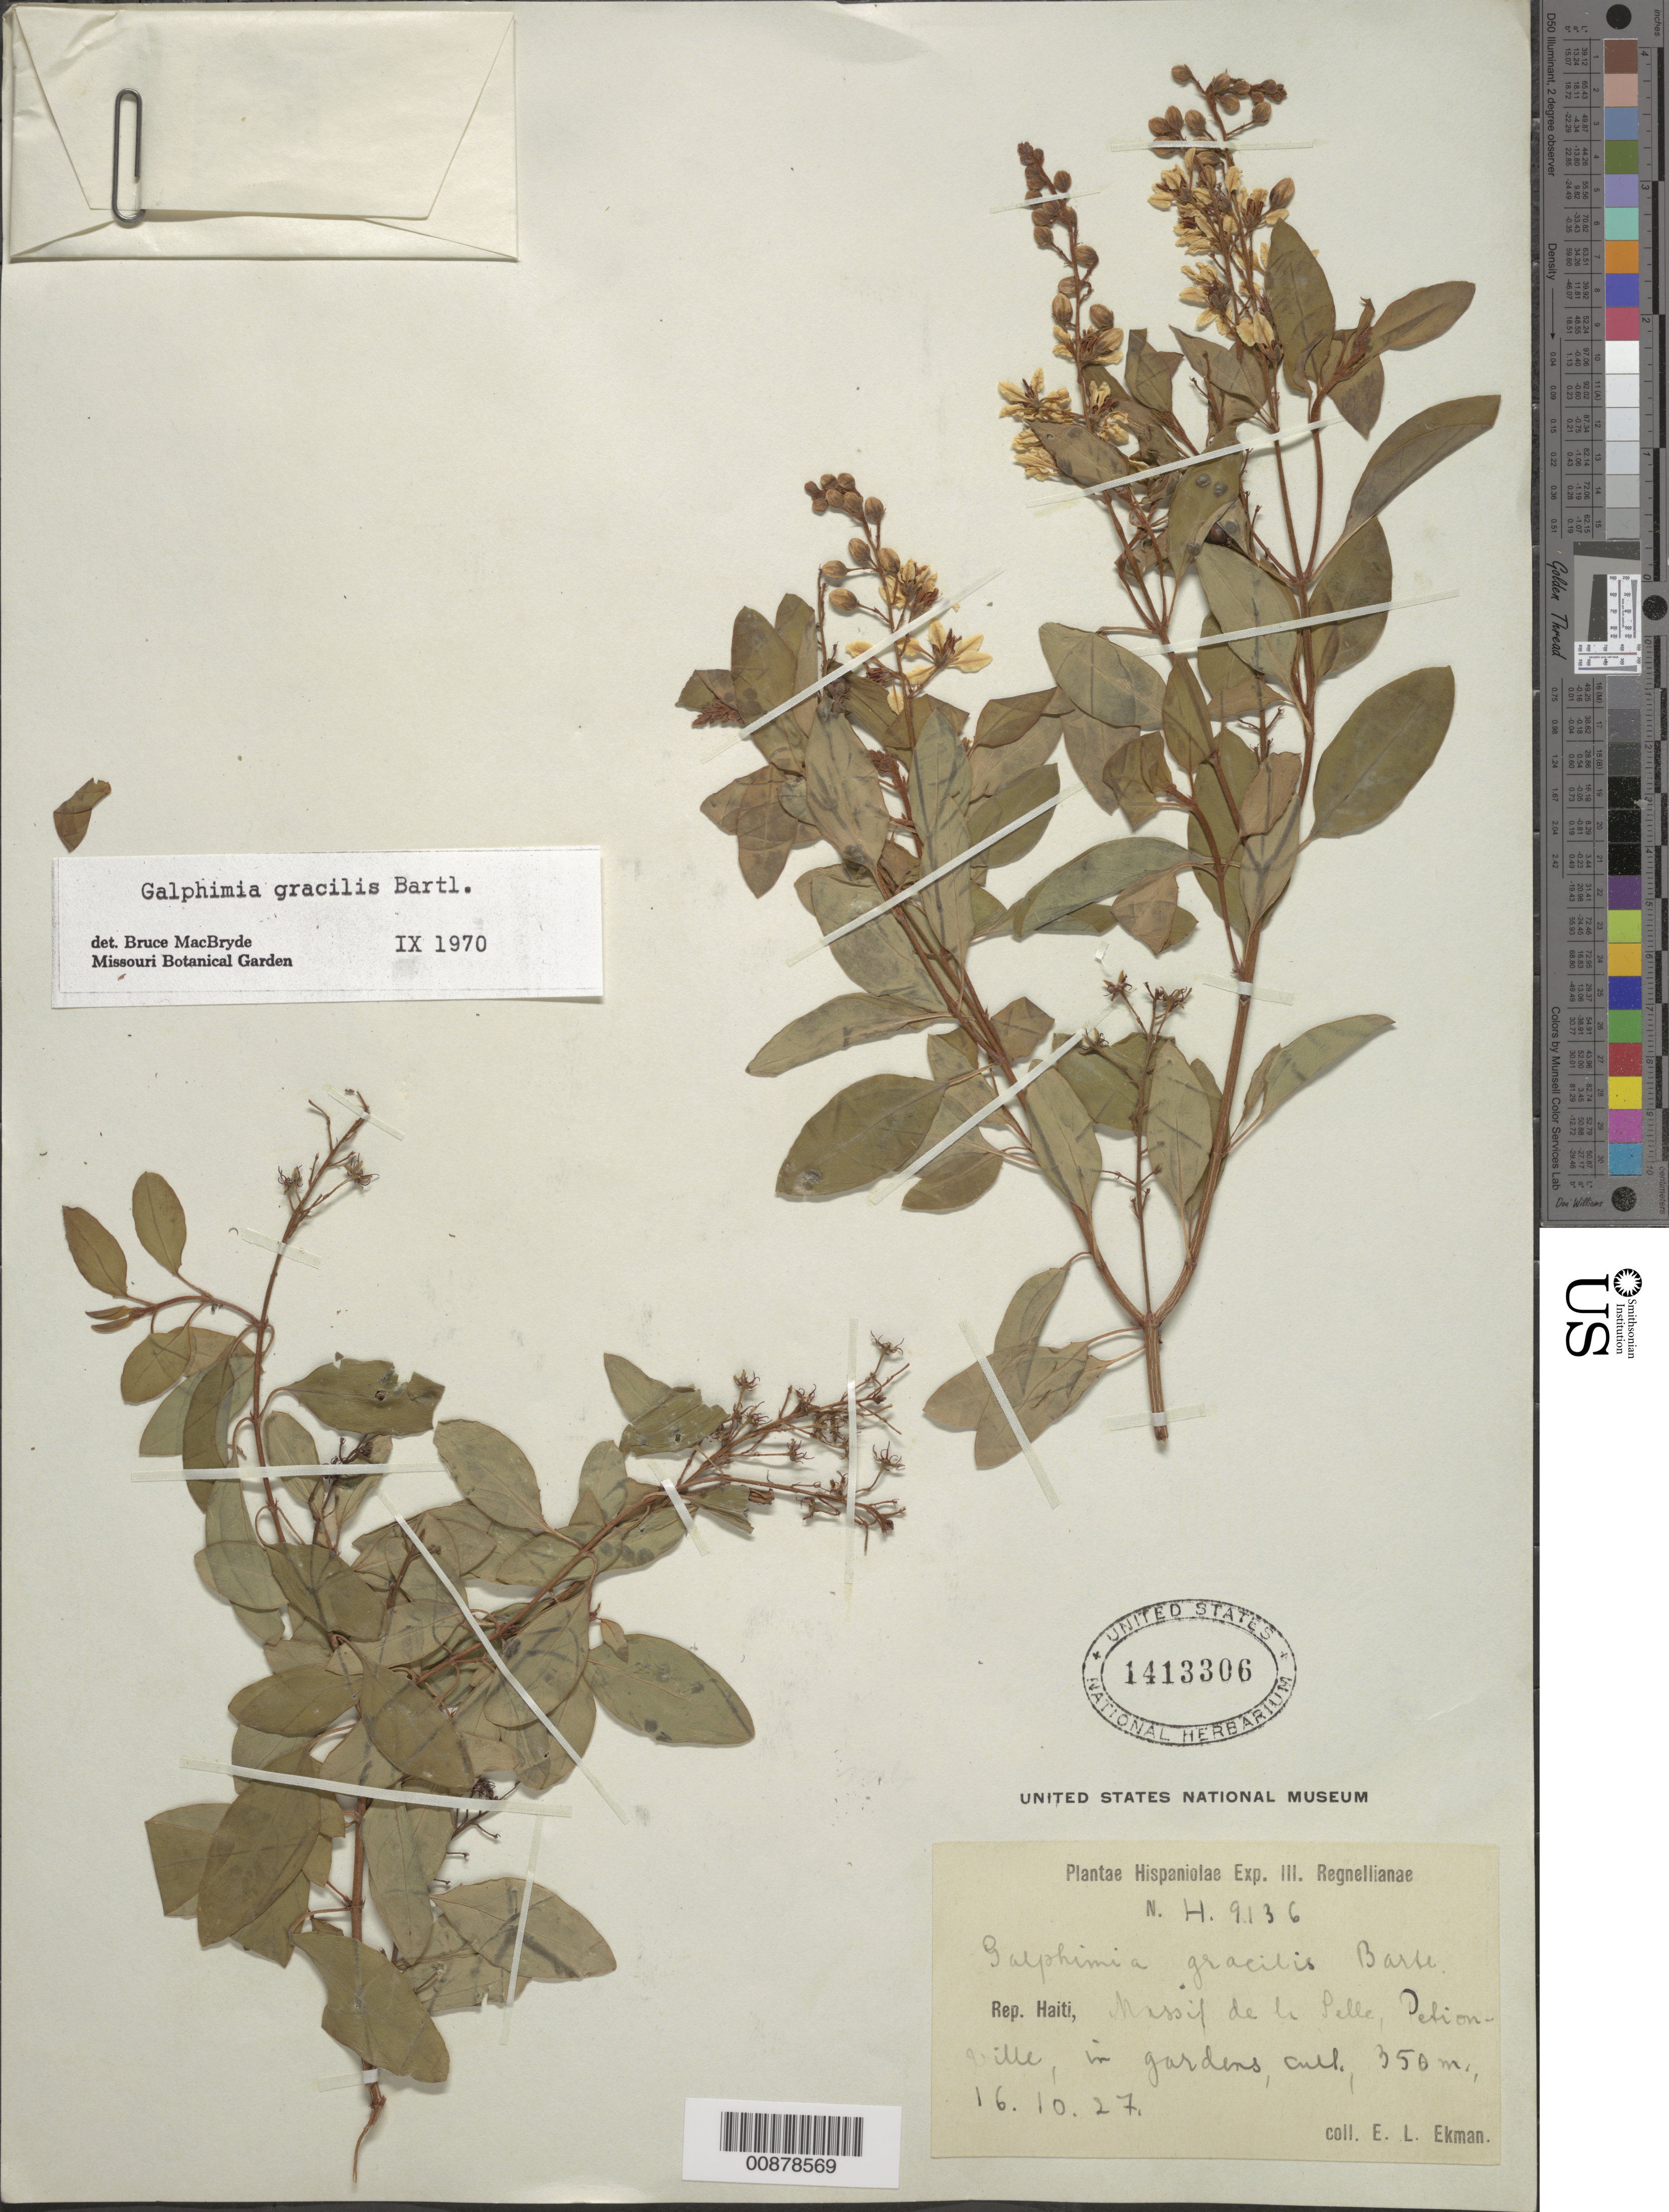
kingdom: Plantae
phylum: Tracheophyta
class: Magnoliopsida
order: Malpighiales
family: Malpighiaceae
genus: Galphimia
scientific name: Galphimia gracilis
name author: Bartl.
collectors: E. L. Ekman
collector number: H9136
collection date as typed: Transcribed d/m/y: 16/10/27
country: Haiti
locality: Hispaniolae. Massif de la Selle, Petionville, in gardens, cult.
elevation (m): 350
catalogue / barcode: US 1413306